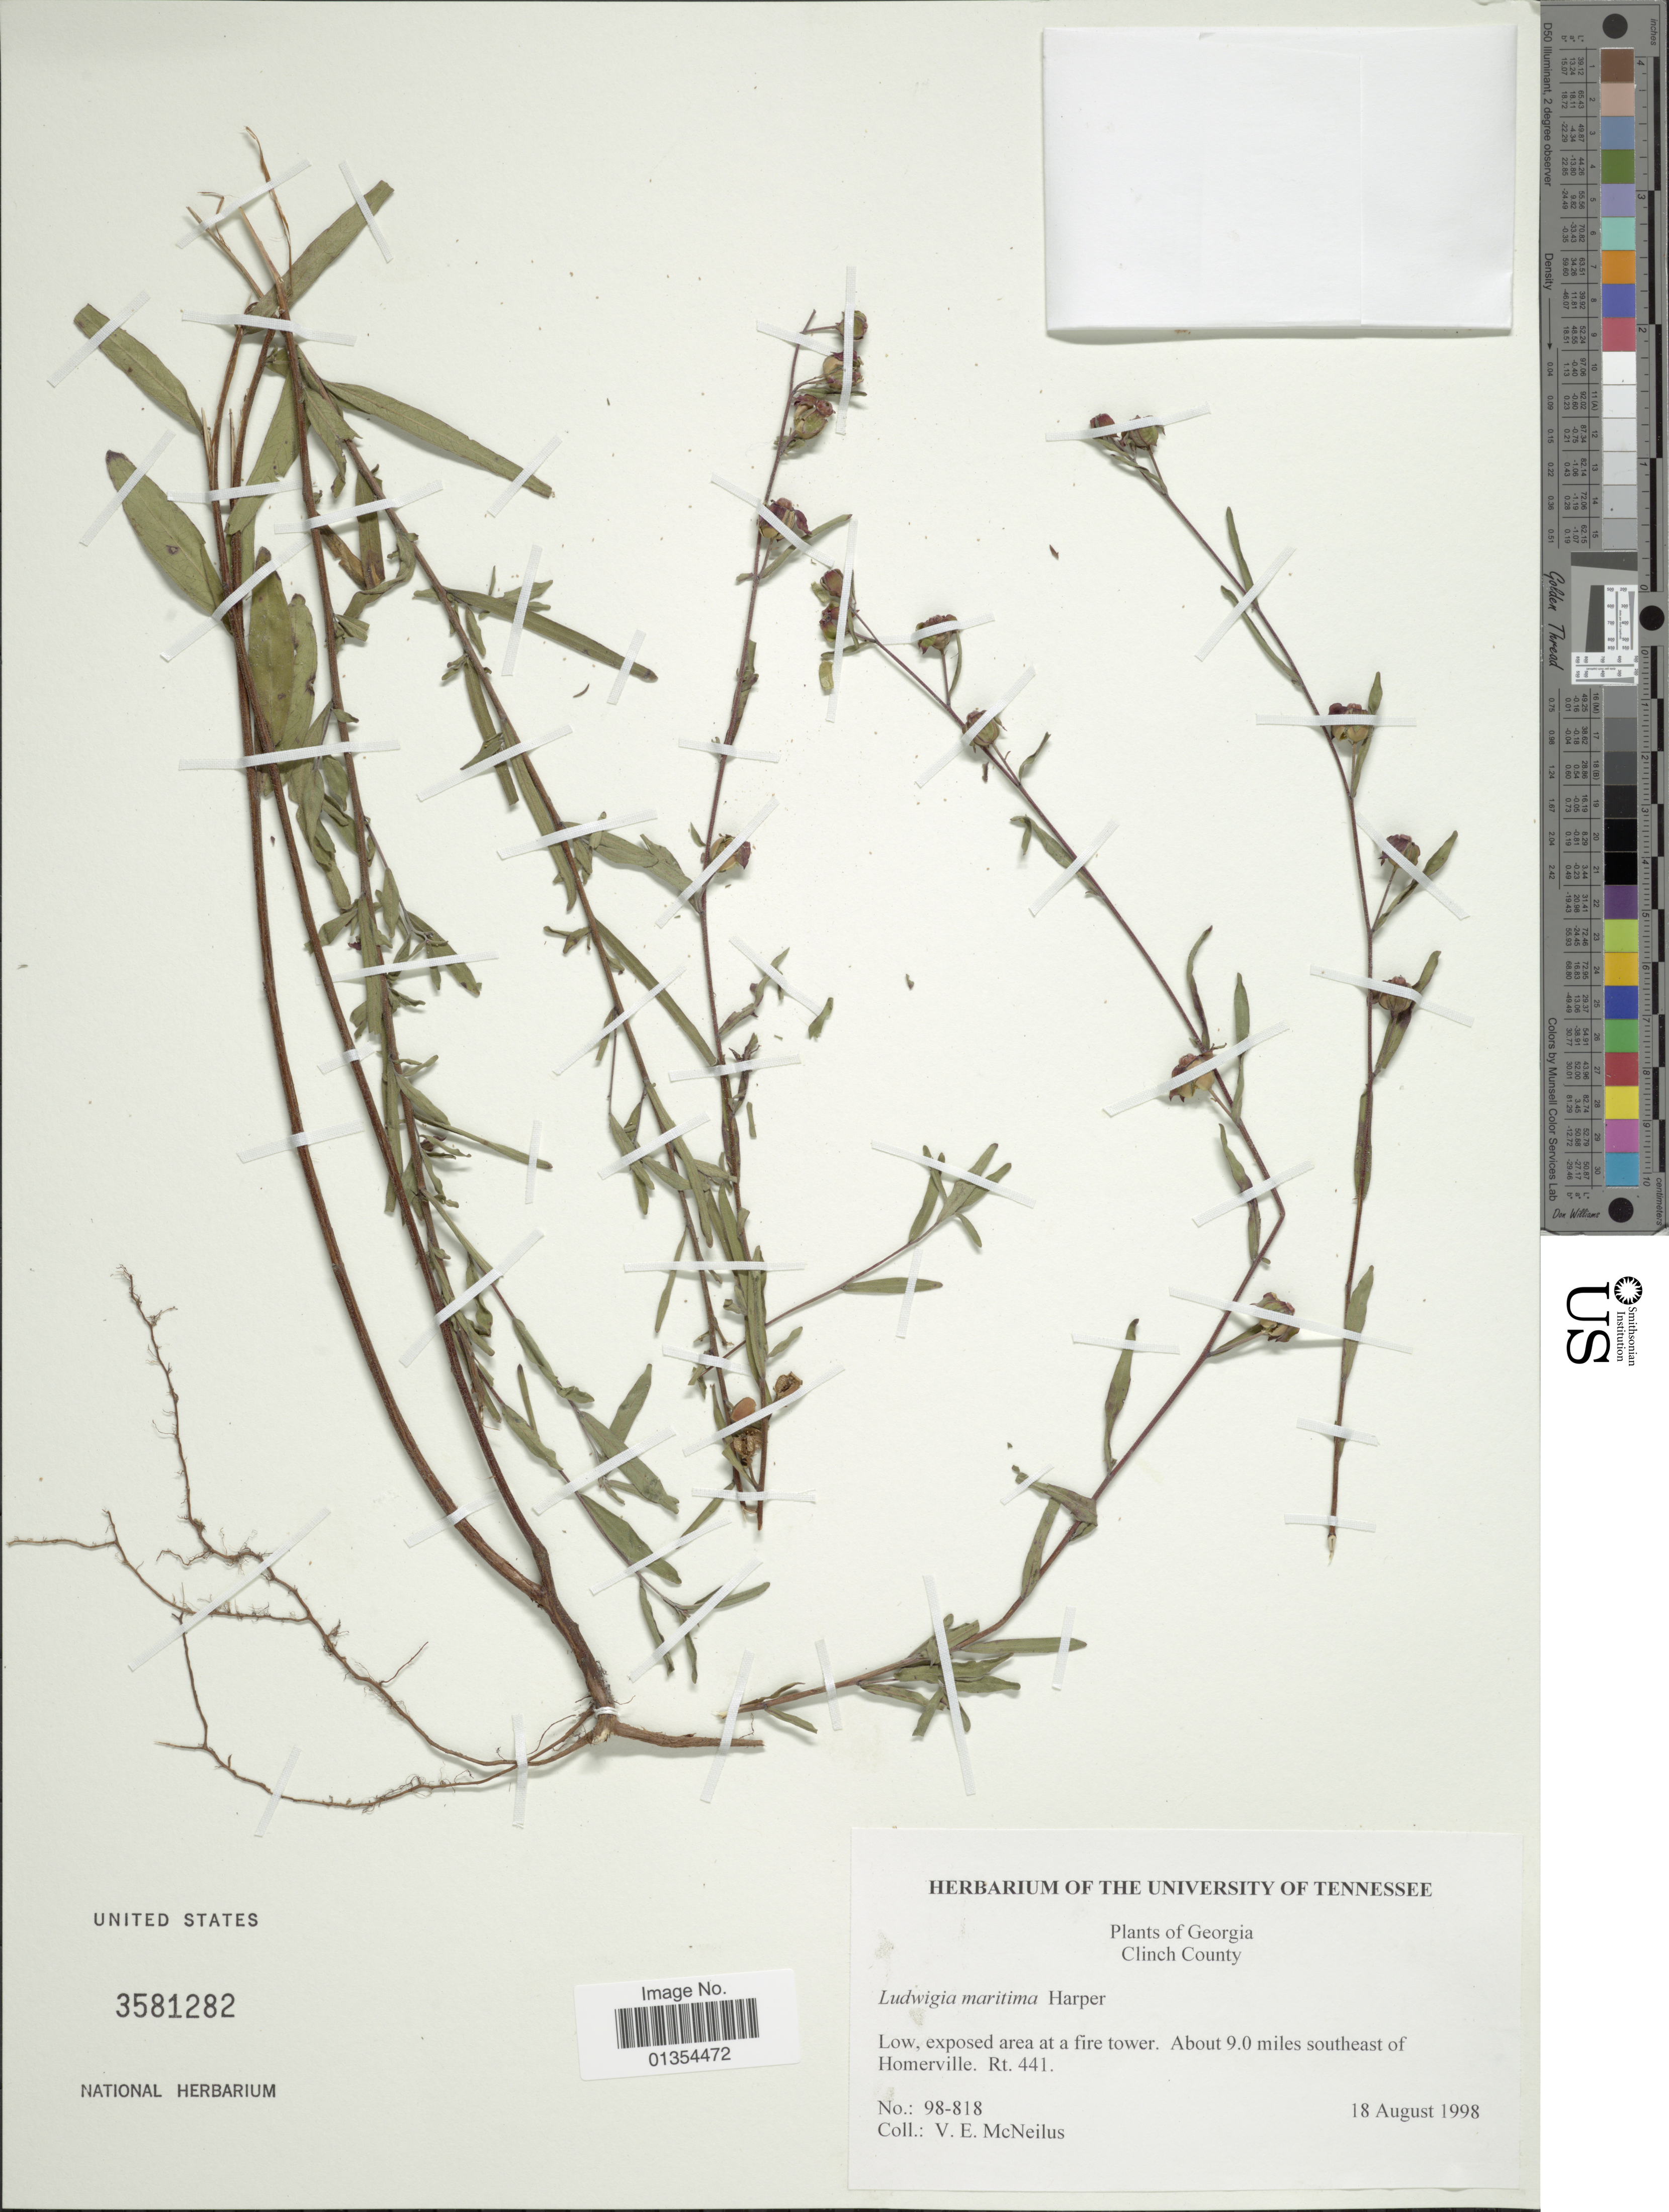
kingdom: Plantae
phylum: Tracheophyta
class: Magnoliopsida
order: Myrtales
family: Onagraceae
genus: Ludwigia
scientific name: Ludwigia maritima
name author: R.M. Harper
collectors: V. Mcneilus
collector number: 98-818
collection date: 1998-08-18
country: United States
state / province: Georgia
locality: Clinch County, About 9.0 miles southeast of Homerville. Rt. 441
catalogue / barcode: US 3581282